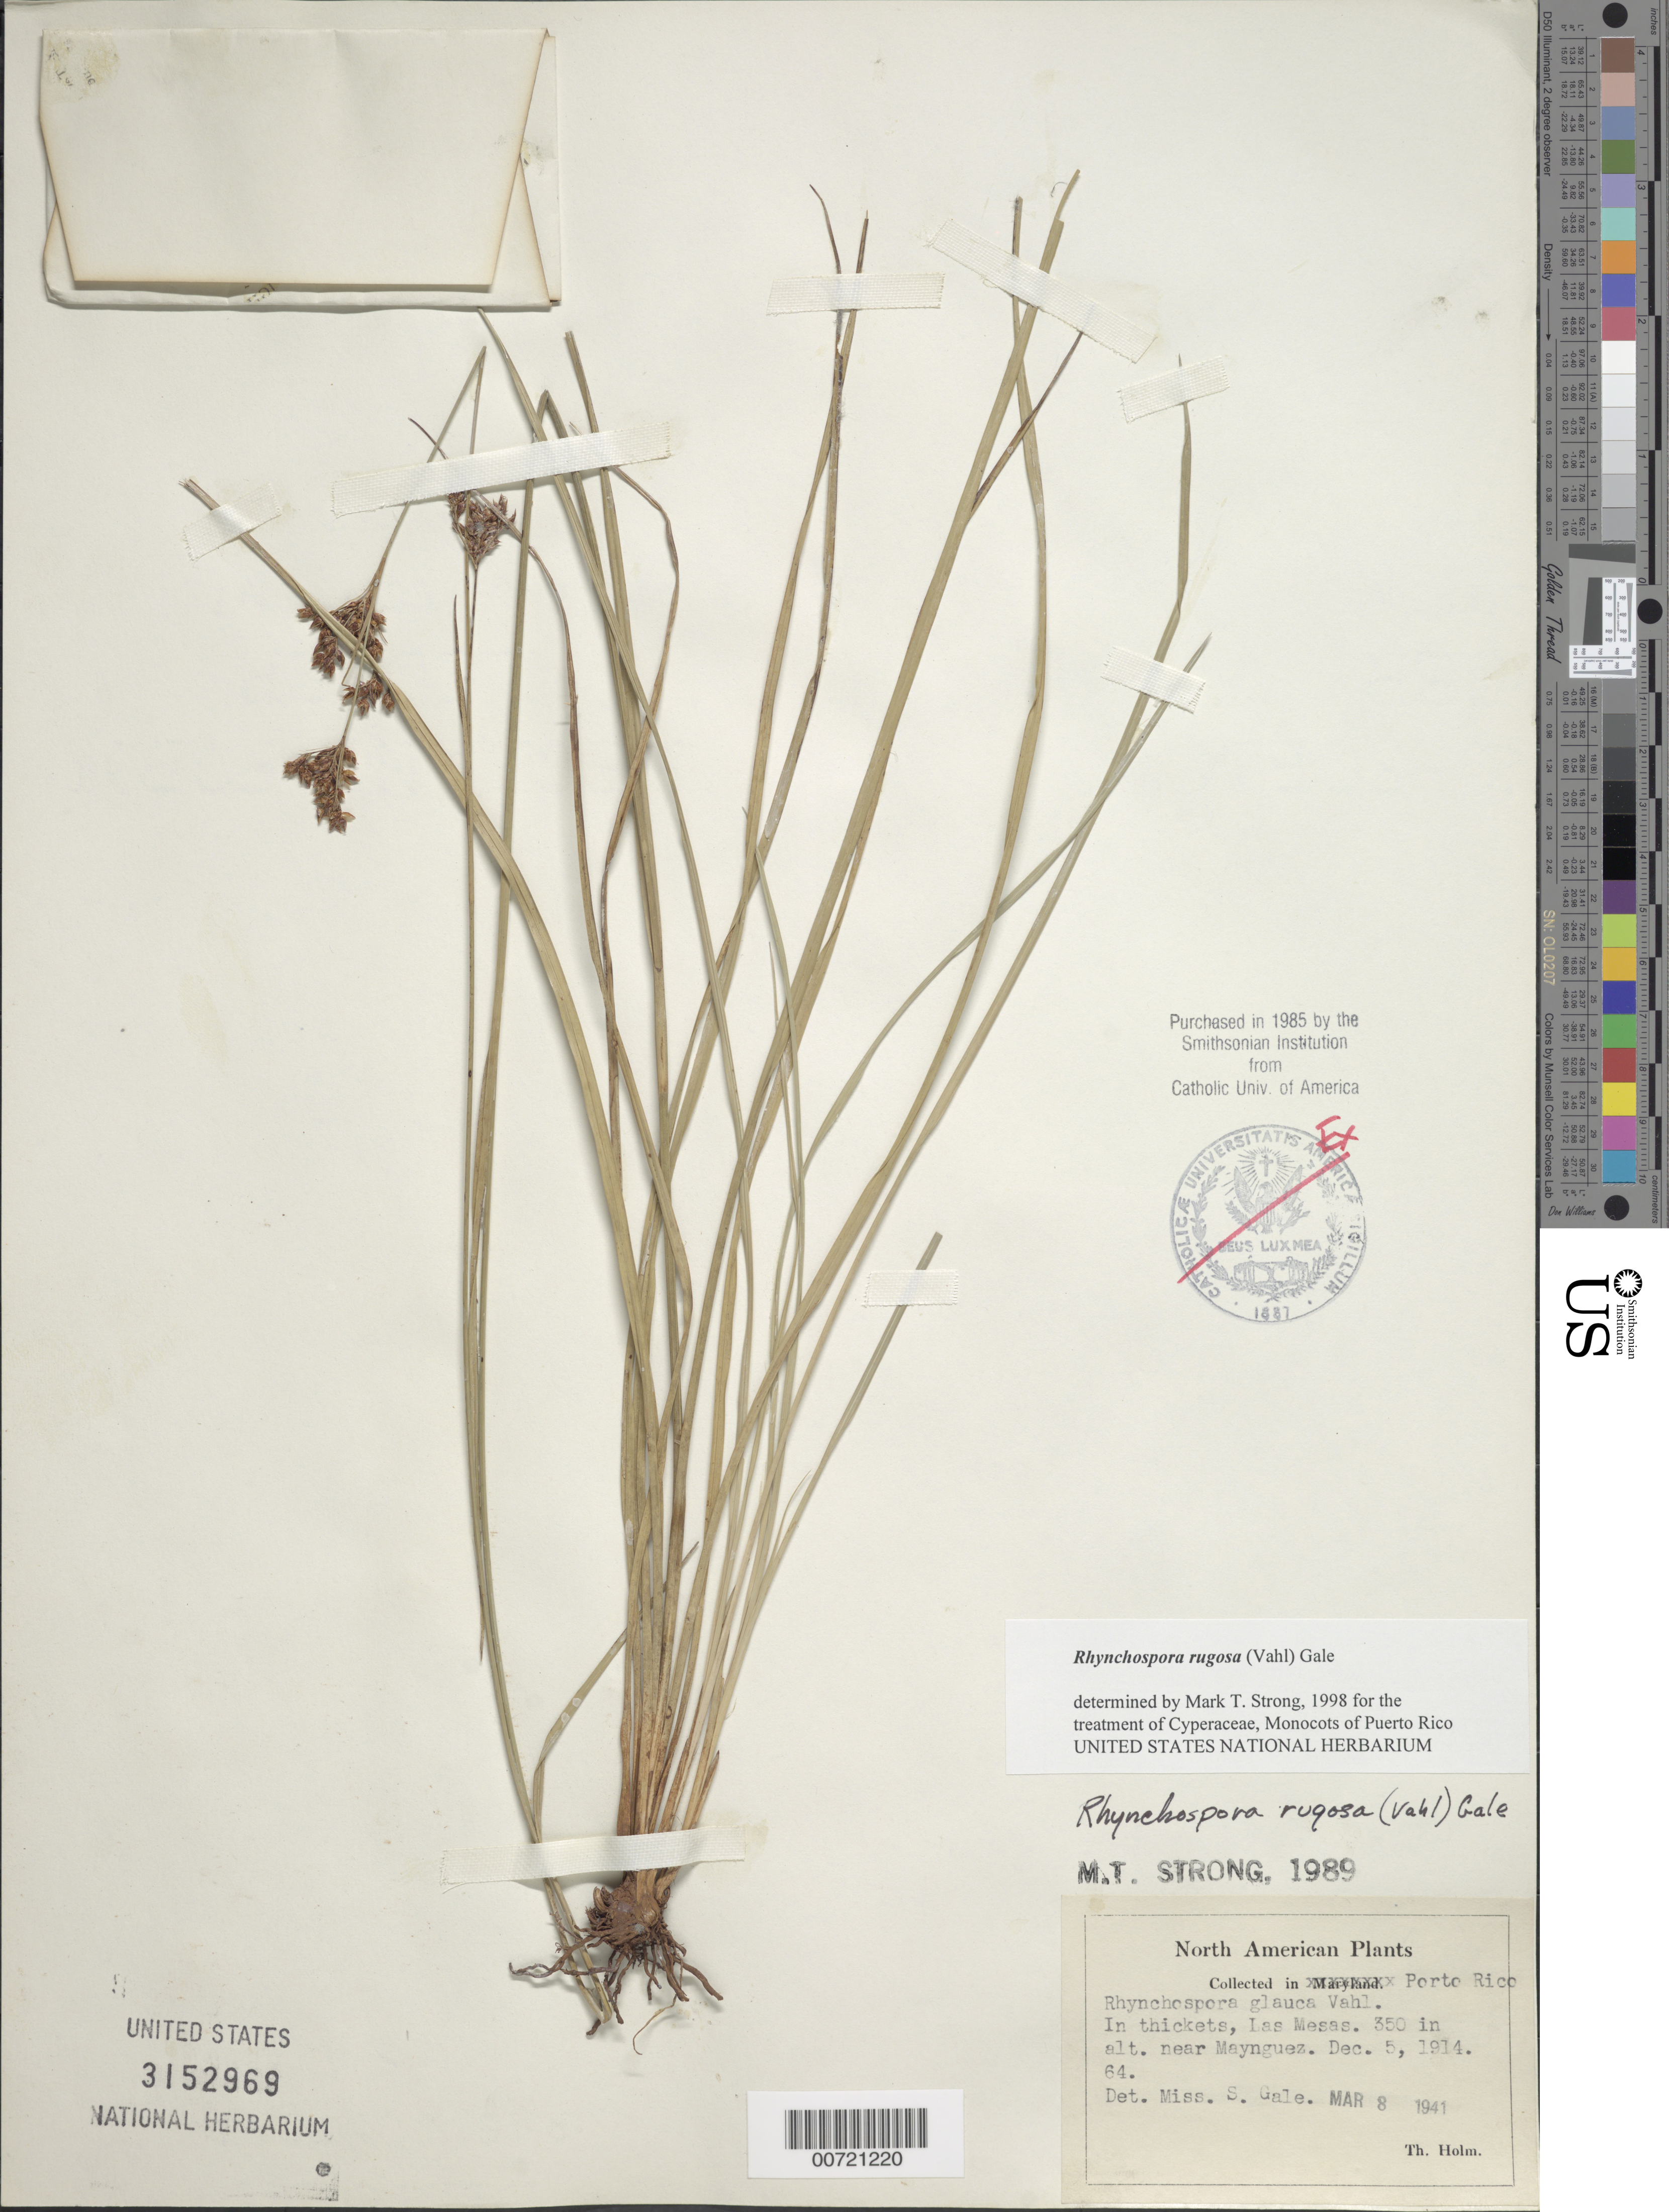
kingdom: Plantae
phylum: Tracheophyta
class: Liliopsida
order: Poales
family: Cyperaceae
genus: Rhynchospora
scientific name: Rhynchospora rugosa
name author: (Vahl) Gale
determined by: Strong, M. T., (US), Smithsonian Institution - National Museum of Natural History (UNITED STATES)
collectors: H. T. Holm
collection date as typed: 05 Dec 1914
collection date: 1914-12-05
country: Puerto Rico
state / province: Mayagüez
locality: Las Mesas, near Mayagüez.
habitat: In thickets.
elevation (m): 350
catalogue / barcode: US 3152969